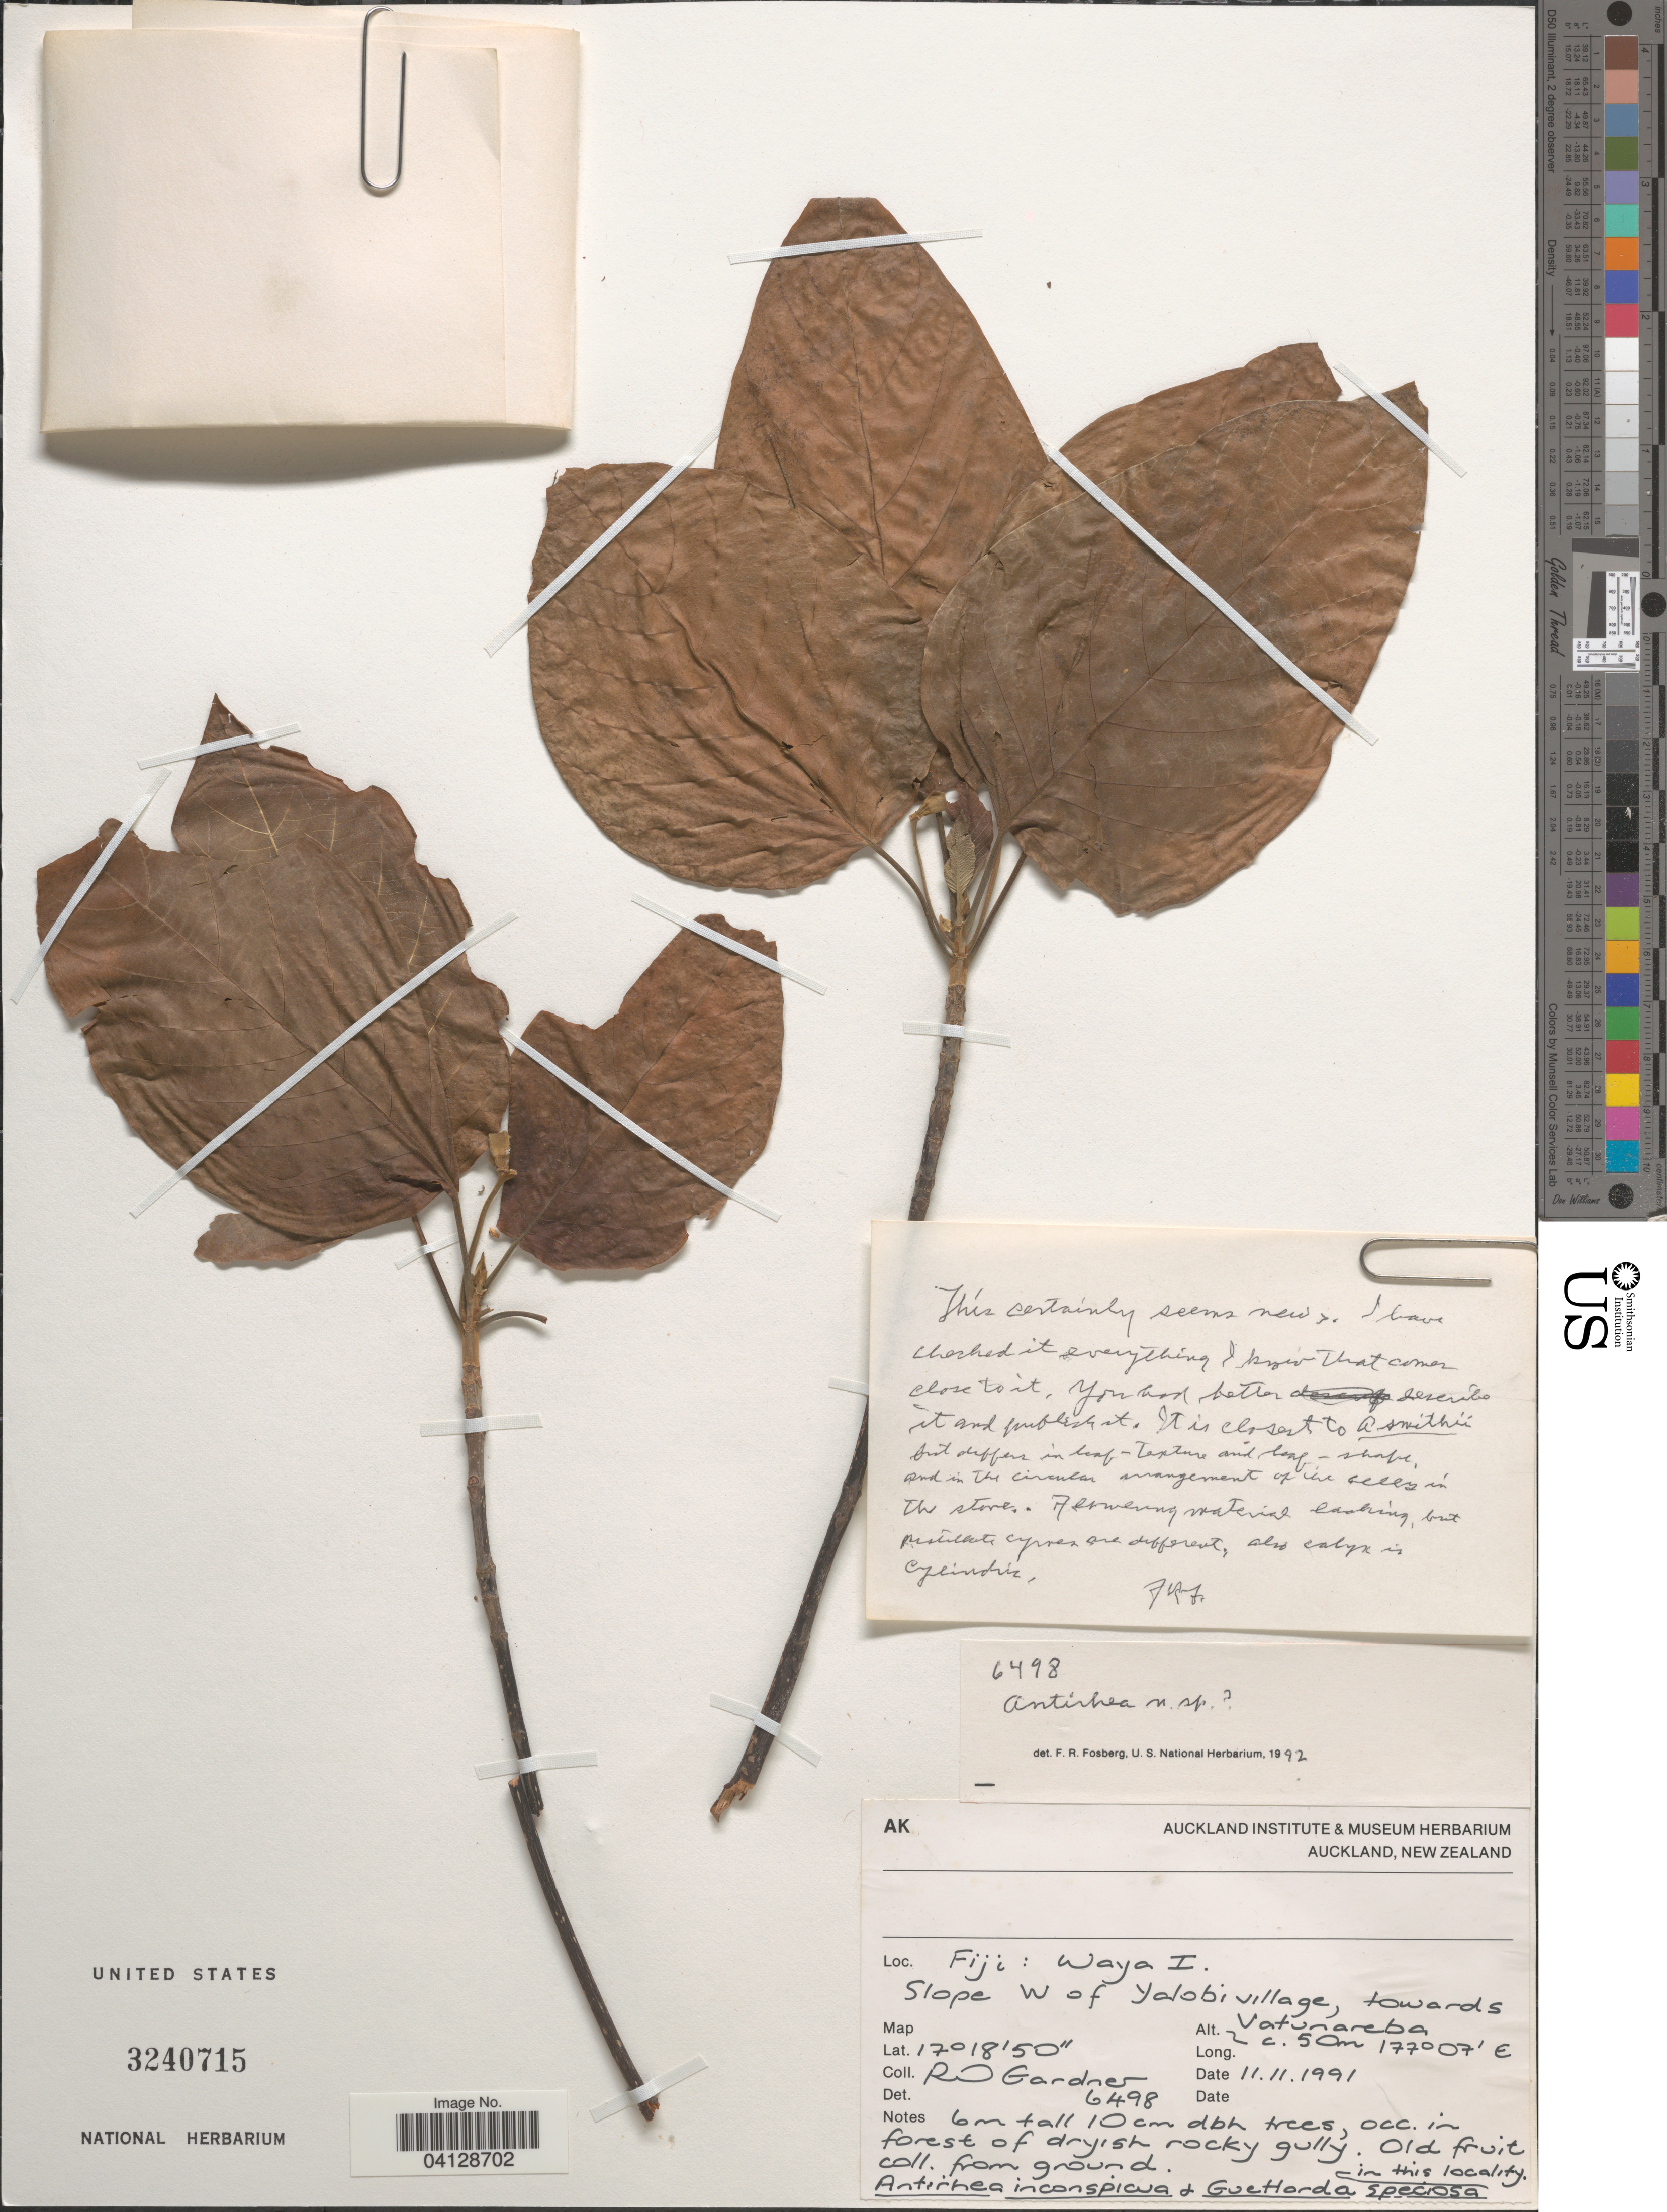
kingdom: Plantae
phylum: Tracheophyta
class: Magnoliopsida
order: Gentianales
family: Rubiaceae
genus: Antirhea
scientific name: Antirhea sp.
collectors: R. O. Gardner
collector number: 6498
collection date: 1991-11-11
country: Fiji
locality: Waya I. Slope W of Yalobi village, towards Vatunareba.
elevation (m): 20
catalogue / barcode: US 3240715